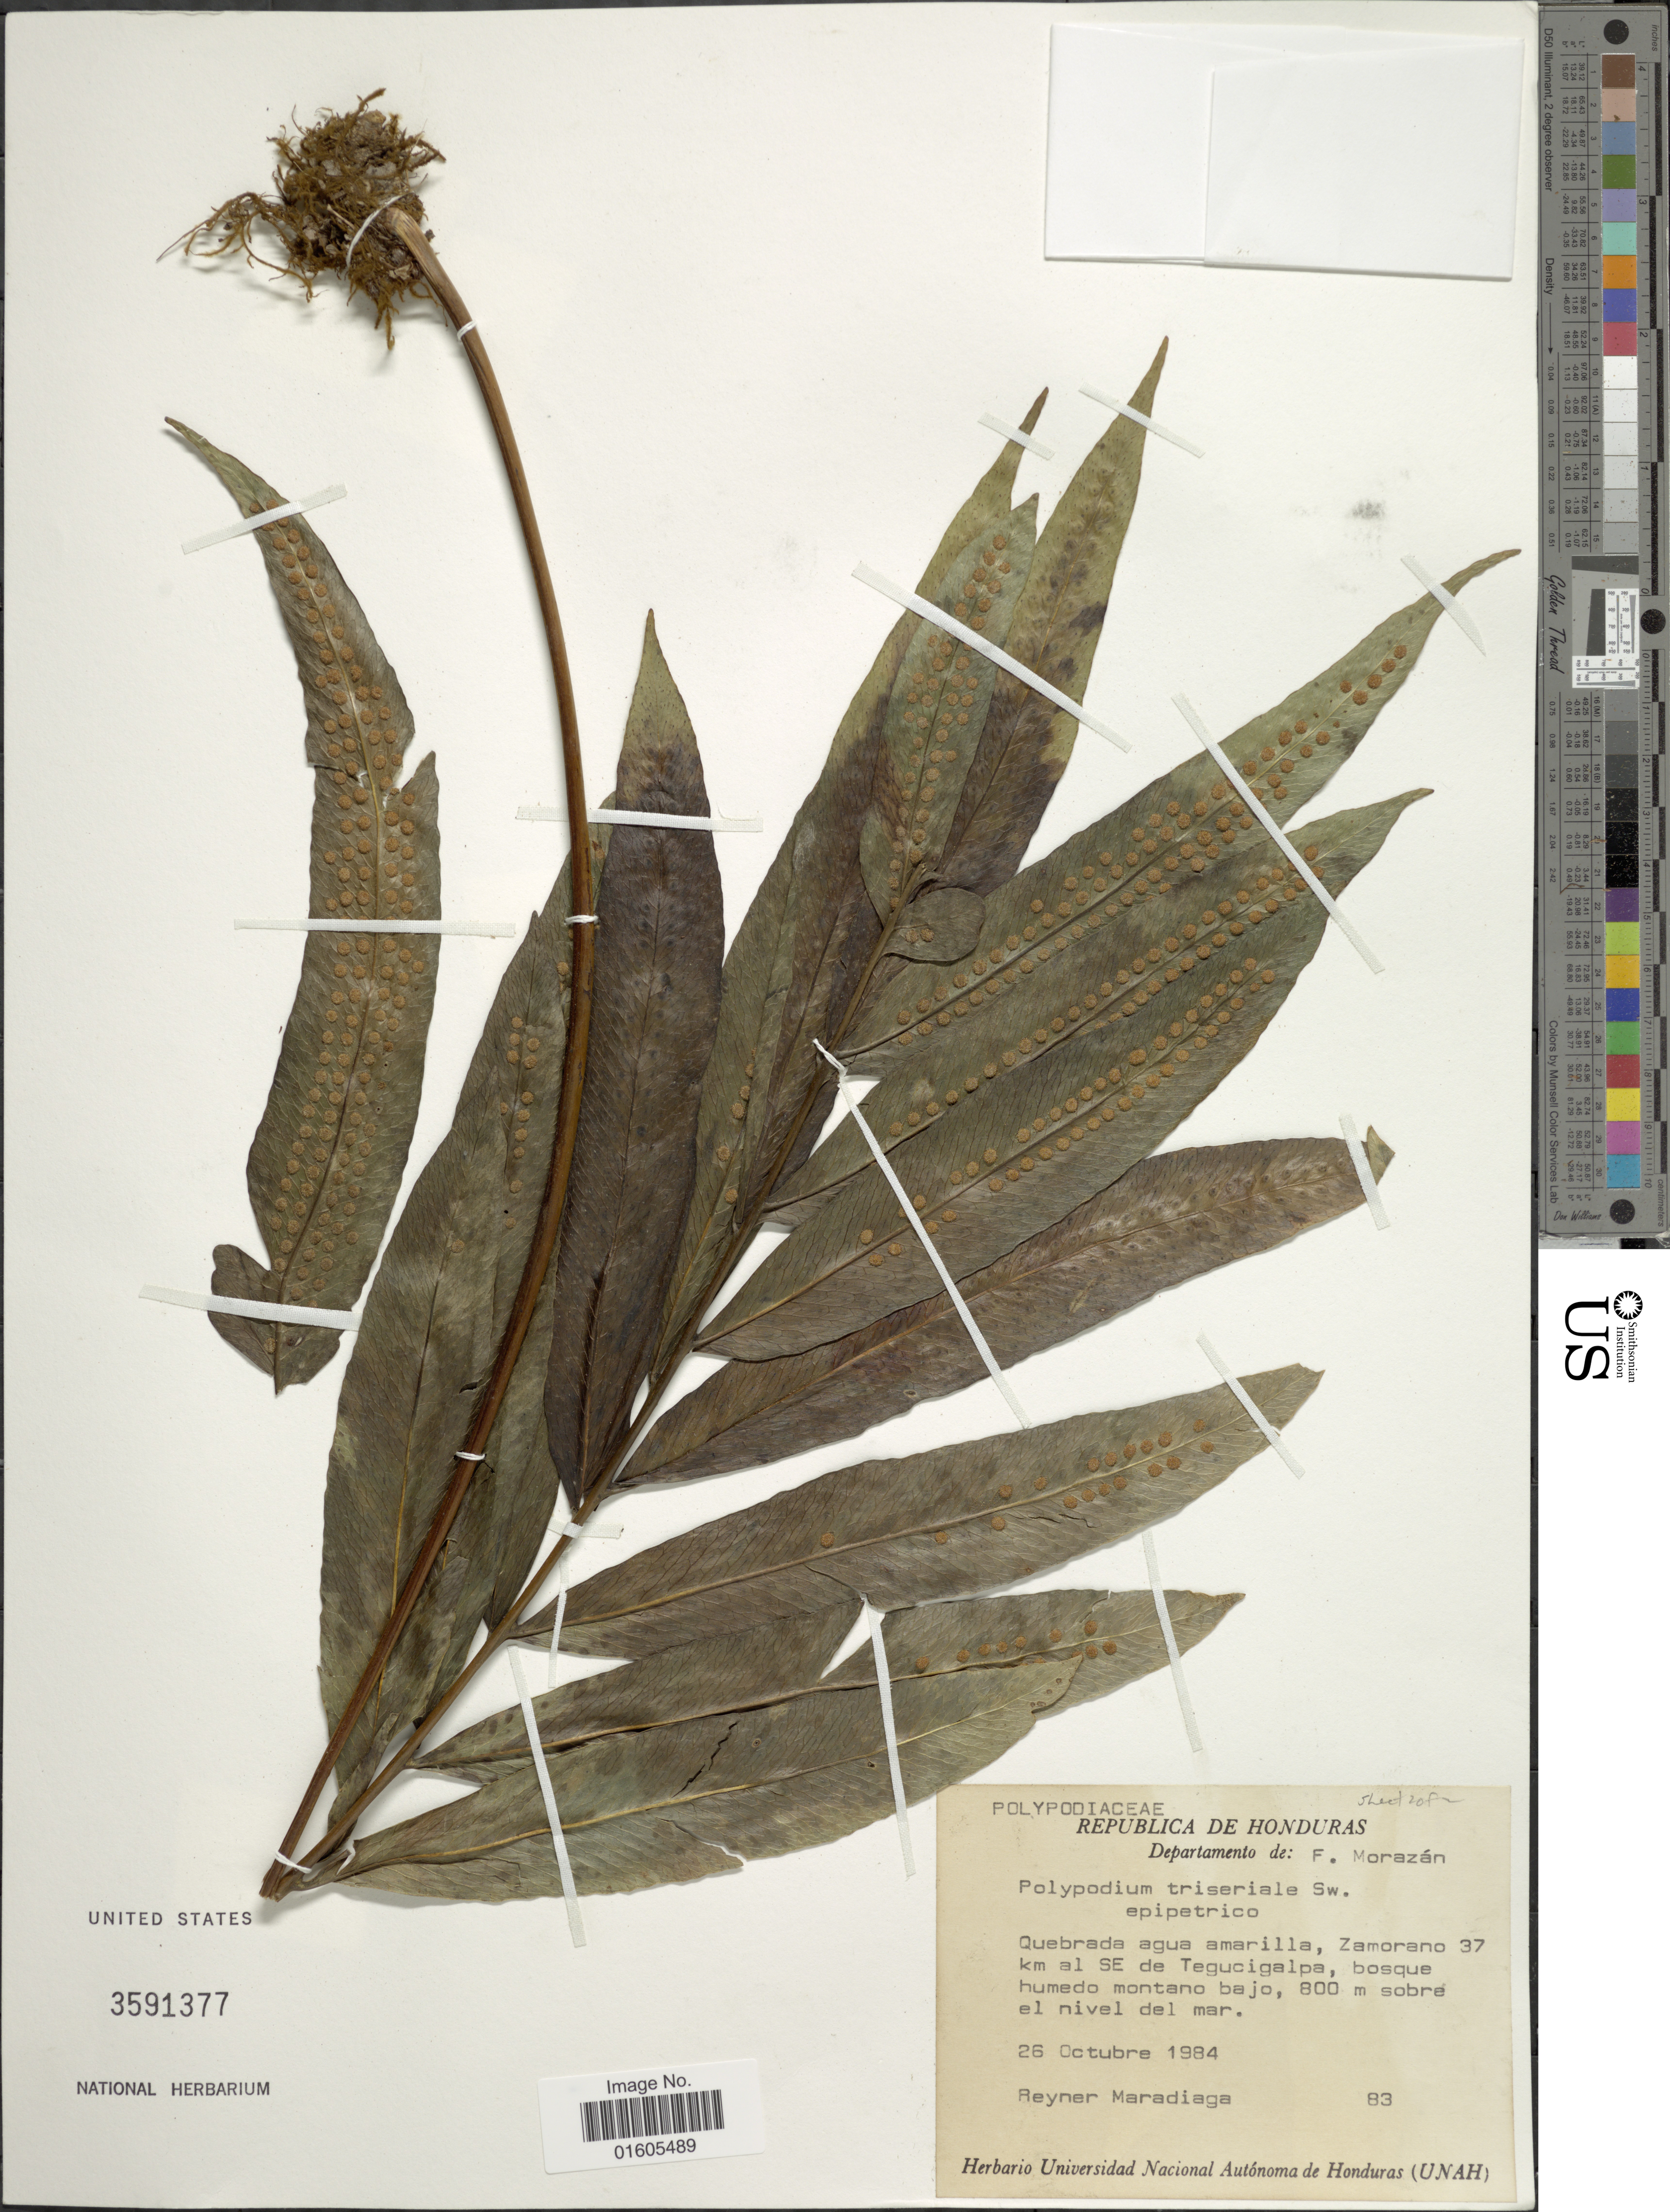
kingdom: Plantae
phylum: Tracheophyta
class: Polypodiopsida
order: Polypodiales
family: Polypodiaceae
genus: Serpocaulon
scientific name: Serpocaulon triseriale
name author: (Sw.) A.R. Sm.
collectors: R. Maradiaga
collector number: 83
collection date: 1984-10-26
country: Honduras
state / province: Fco. Morazán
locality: Republica de Honduras, Departamento de: F. Morazán, Quebrada agua amarilla, Zamorano 37 km al SE de Tegucigalp, bosque humedo montano bajo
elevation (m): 800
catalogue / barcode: US 3591377